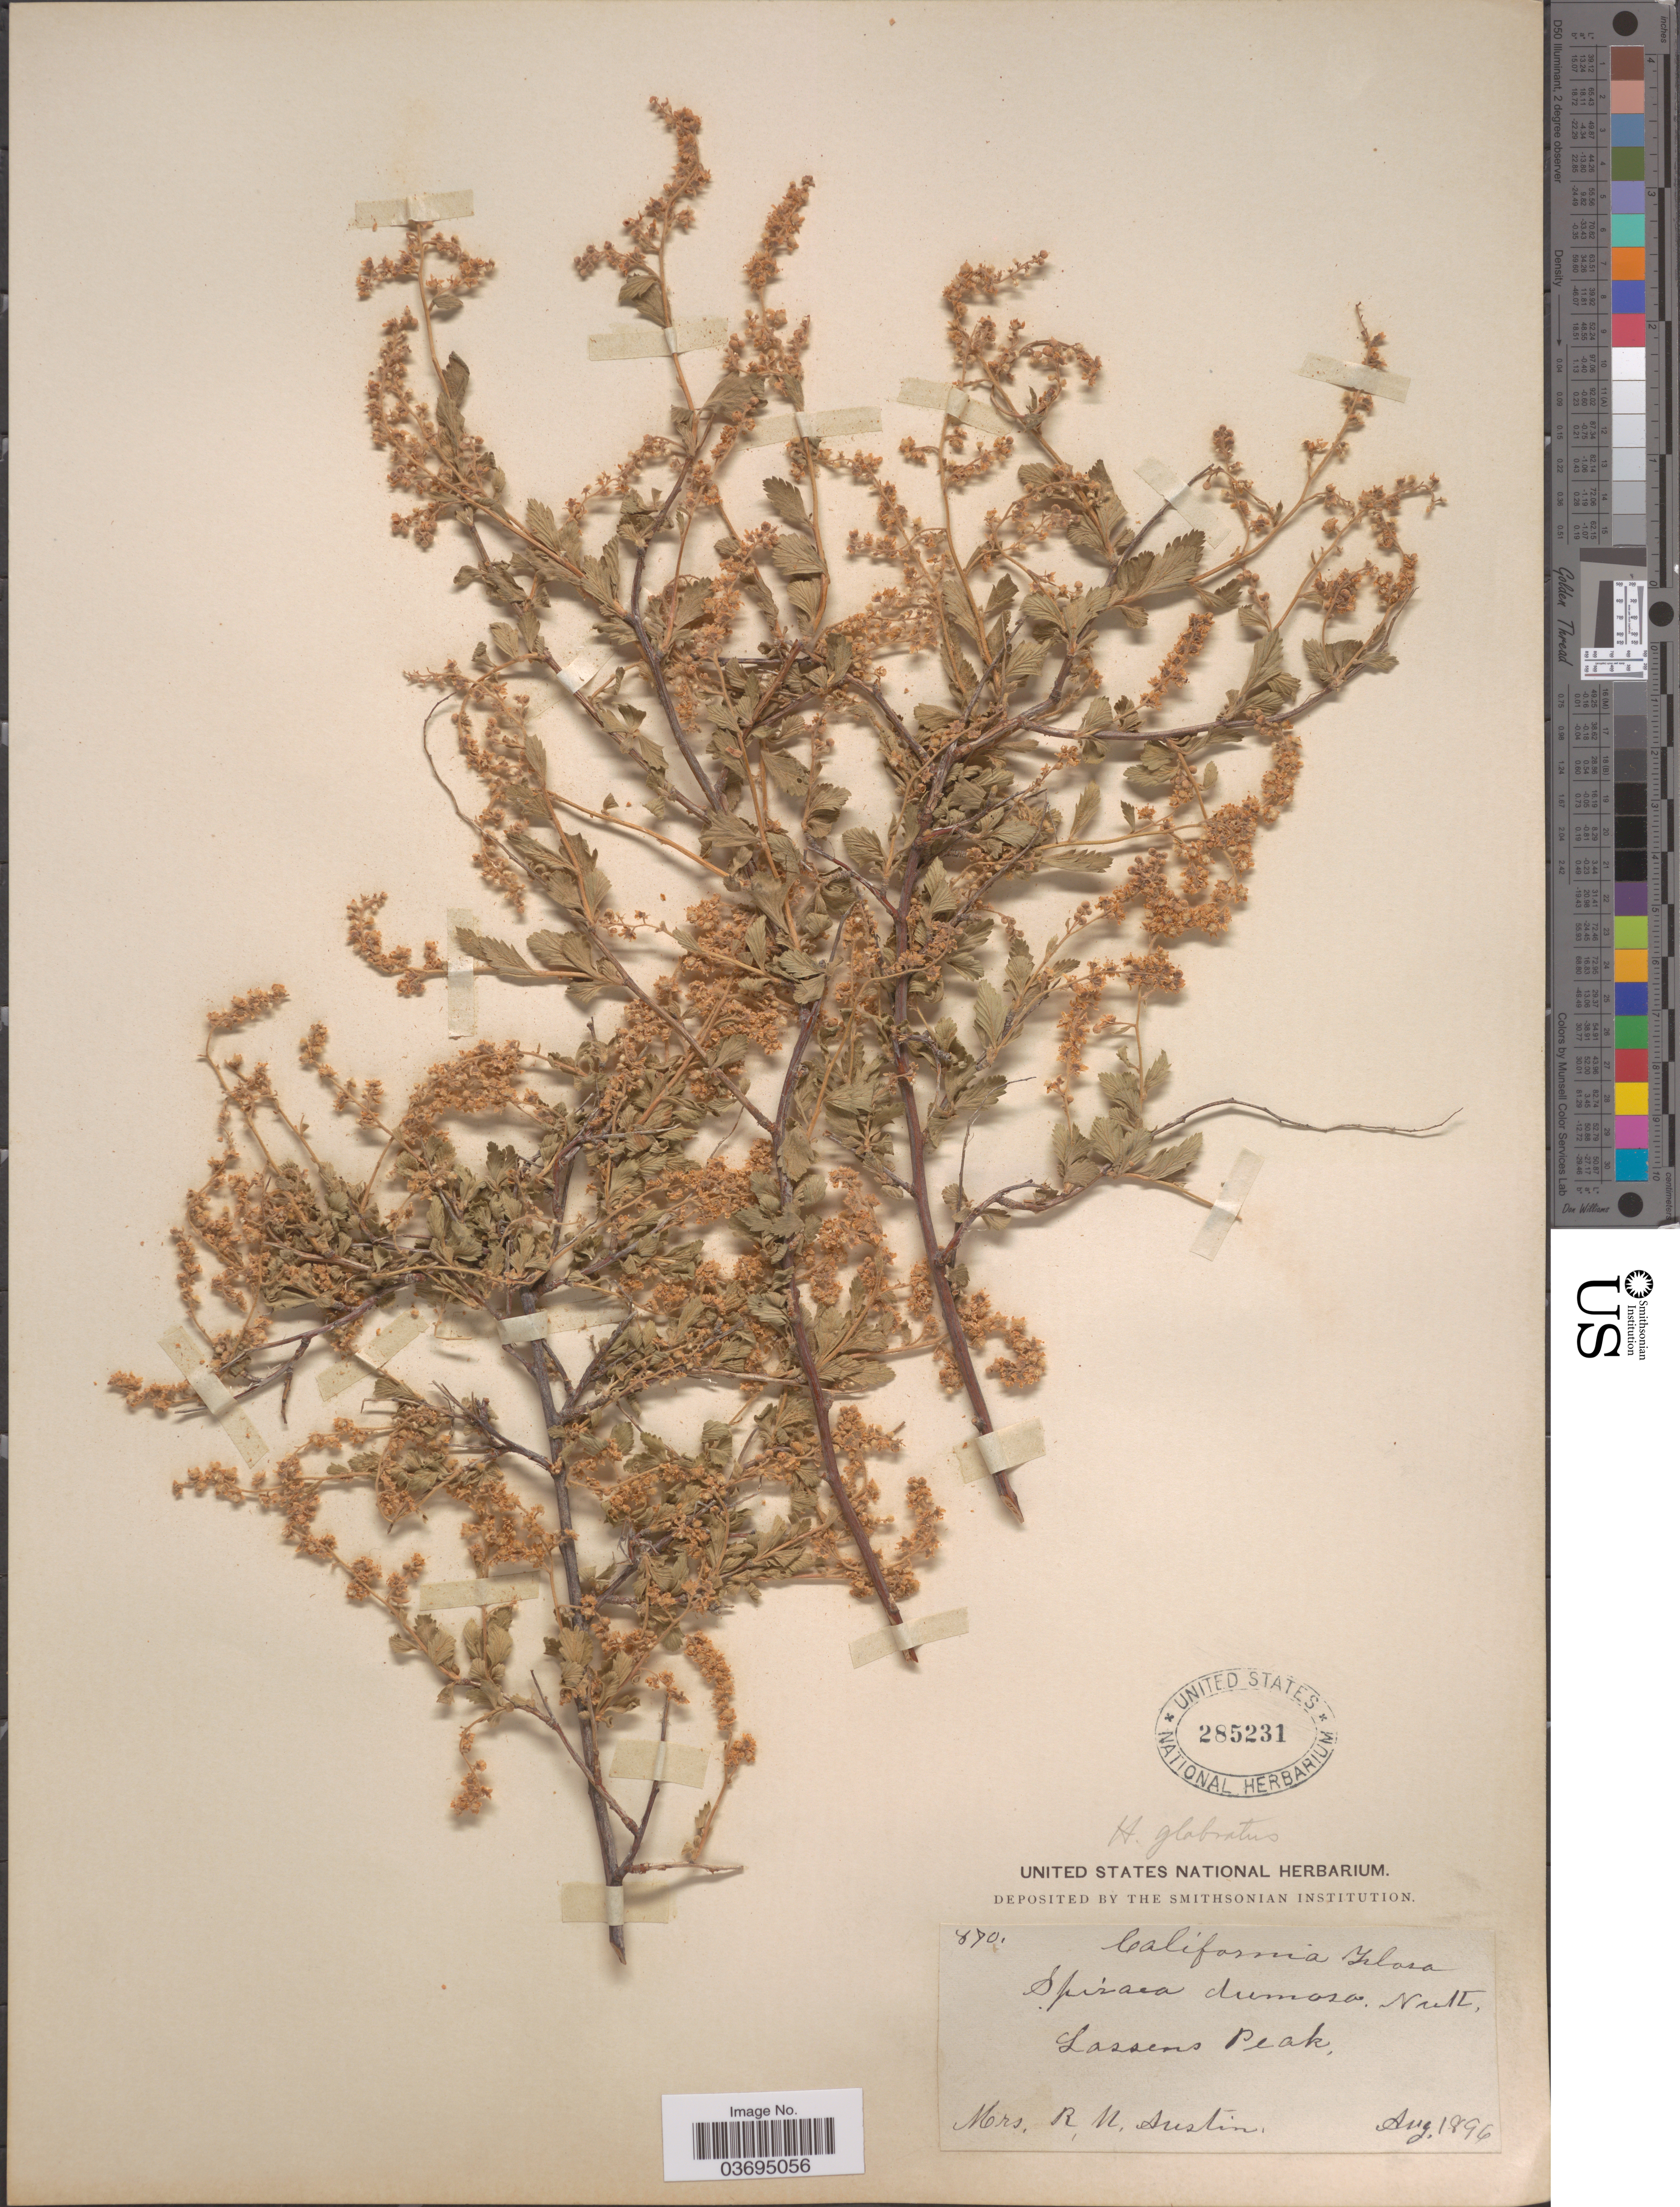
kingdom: Plantae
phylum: Tracheophyta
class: Magnoliopsida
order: Rosales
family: Rosaceae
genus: Holodiscus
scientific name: Holodiscus discolor var. glabrescens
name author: (Greenm.) Jeps.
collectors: R. Austin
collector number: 870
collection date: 1896-08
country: United States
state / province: California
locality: Lassens Peak.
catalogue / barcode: US 285231